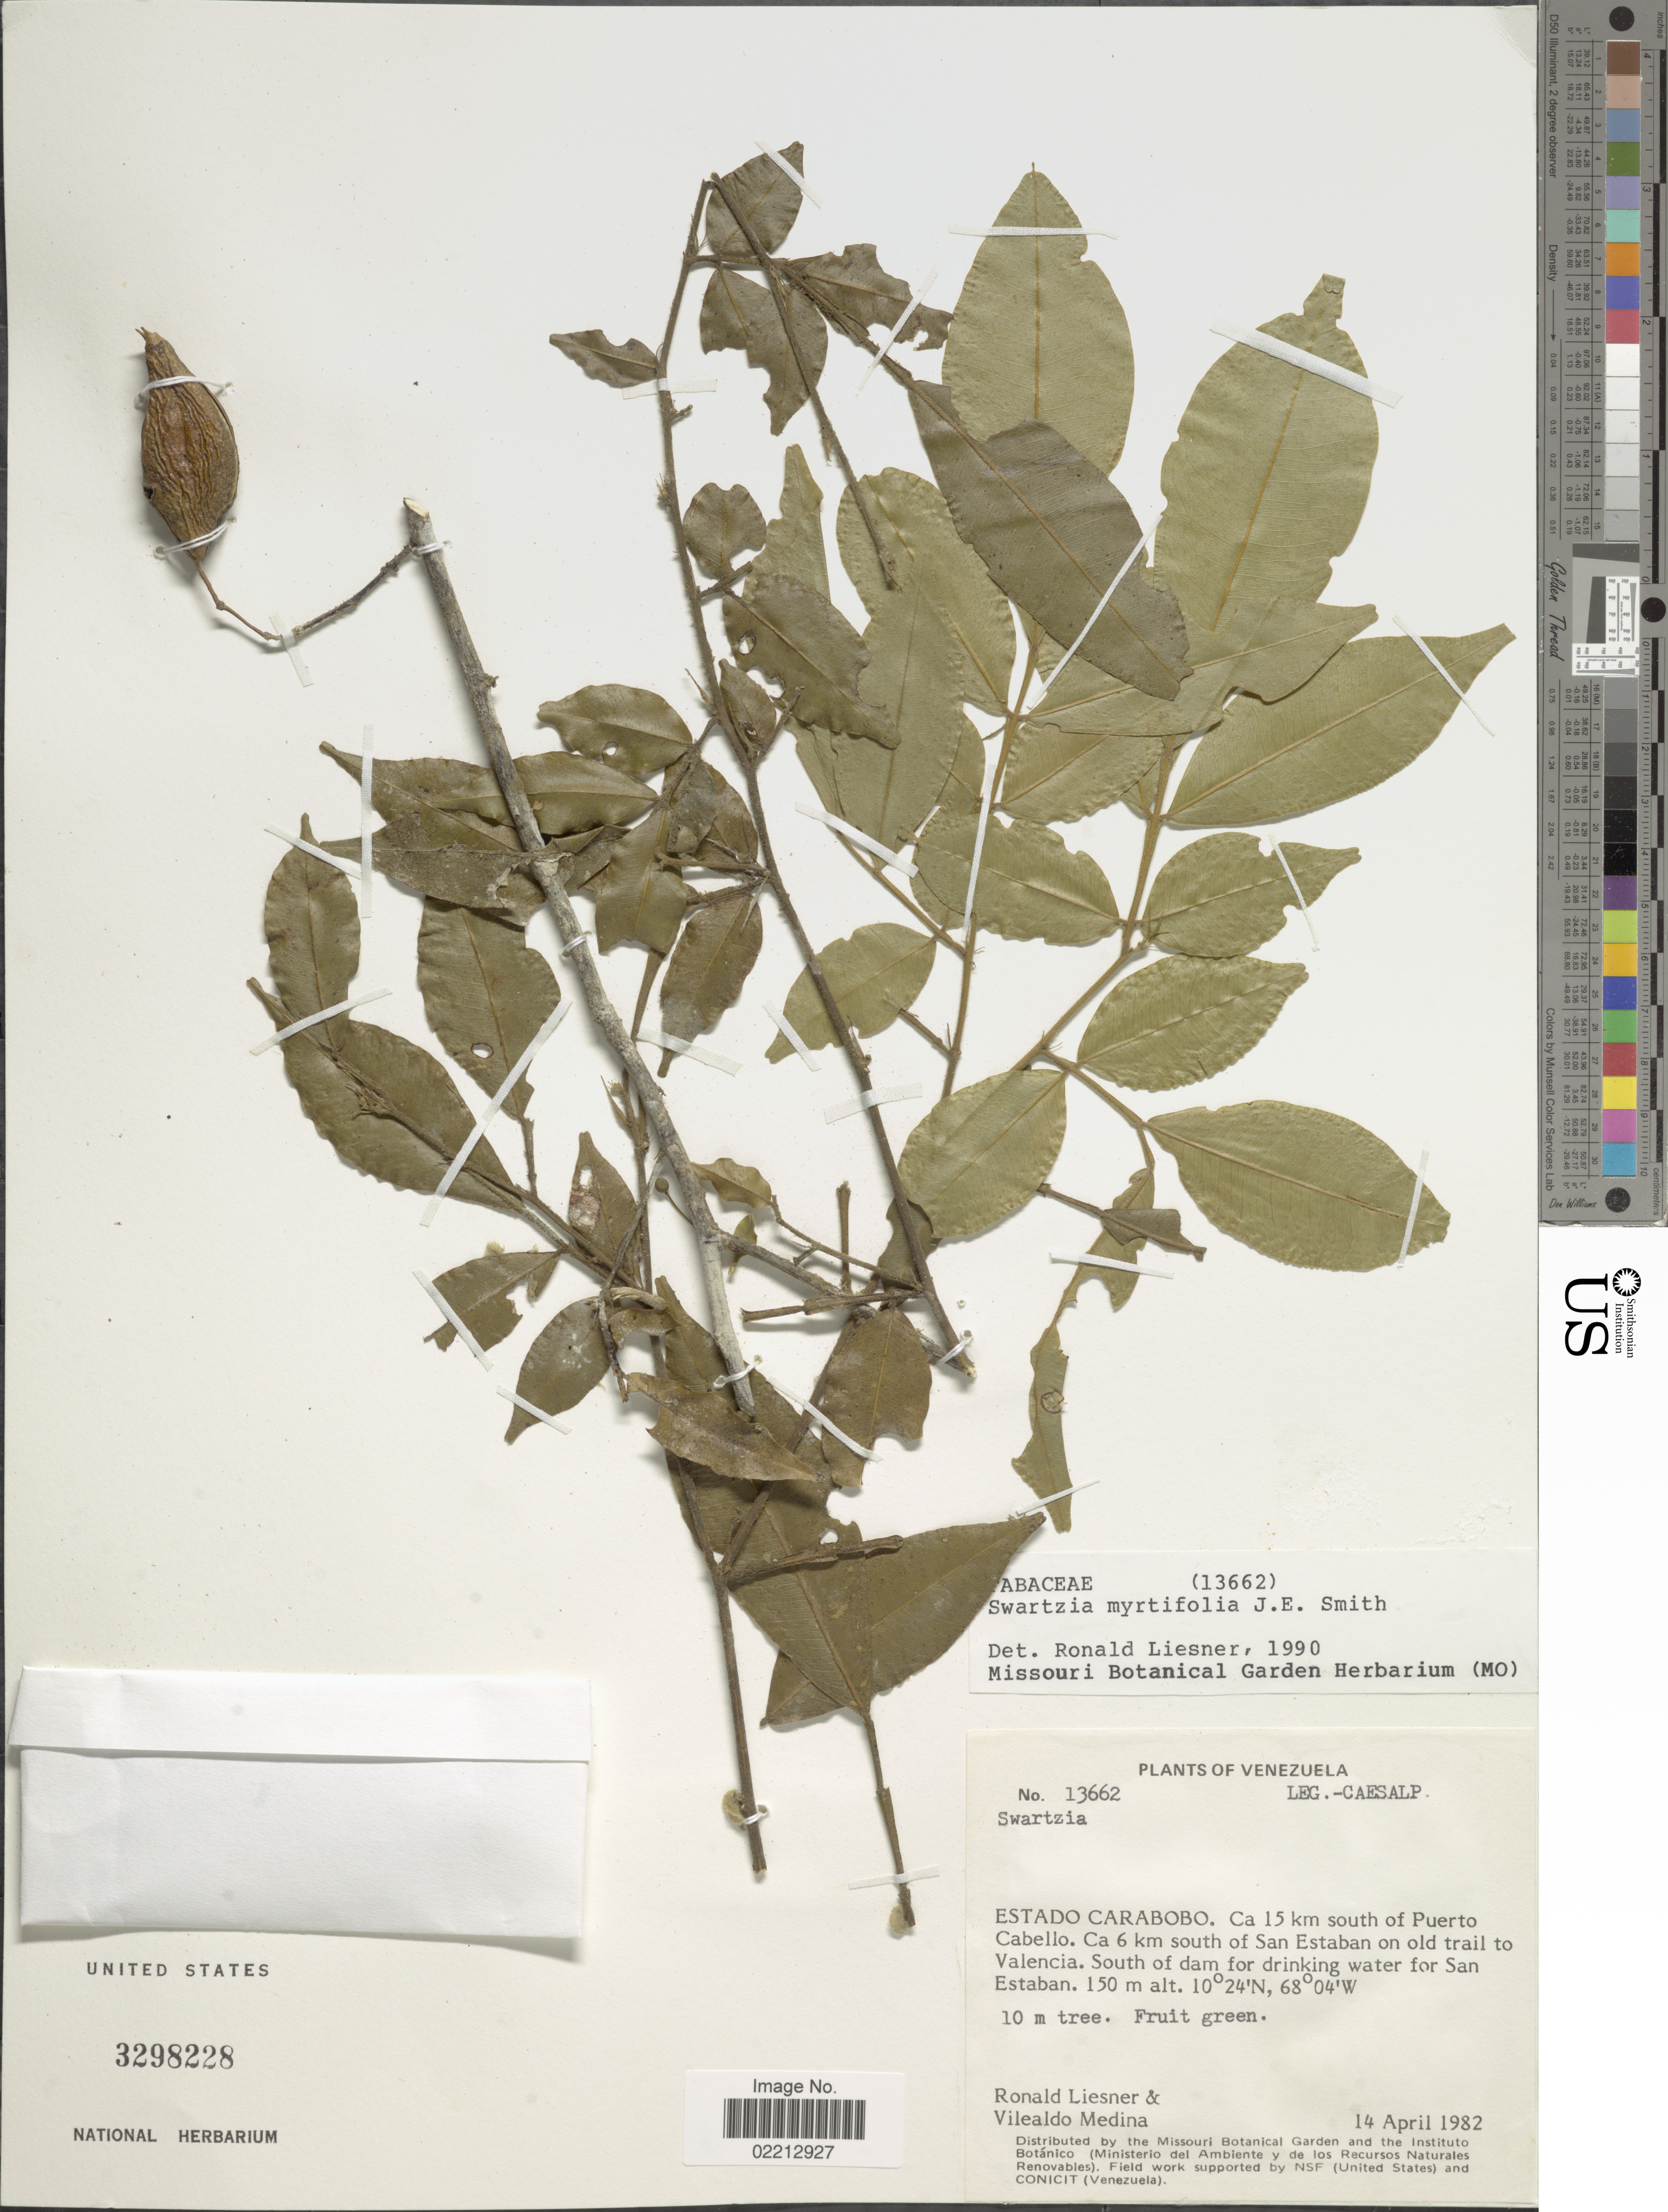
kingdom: Plantae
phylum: Tracheophyta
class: Magnoliopsida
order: Fabales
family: Fabaceae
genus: Swartzia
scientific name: Swartzia myrtifolia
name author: Sm.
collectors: R. L. Liesner & V. Medina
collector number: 13662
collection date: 1982-04-14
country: Venezuela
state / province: Carabobo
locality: Ca. 15 km south of Puerto Cabello. Ca. 6 km south of San Estaban on old trail to Valencia. South of dam drinking water for San Estaban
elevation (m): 150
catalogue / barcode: US 3298228